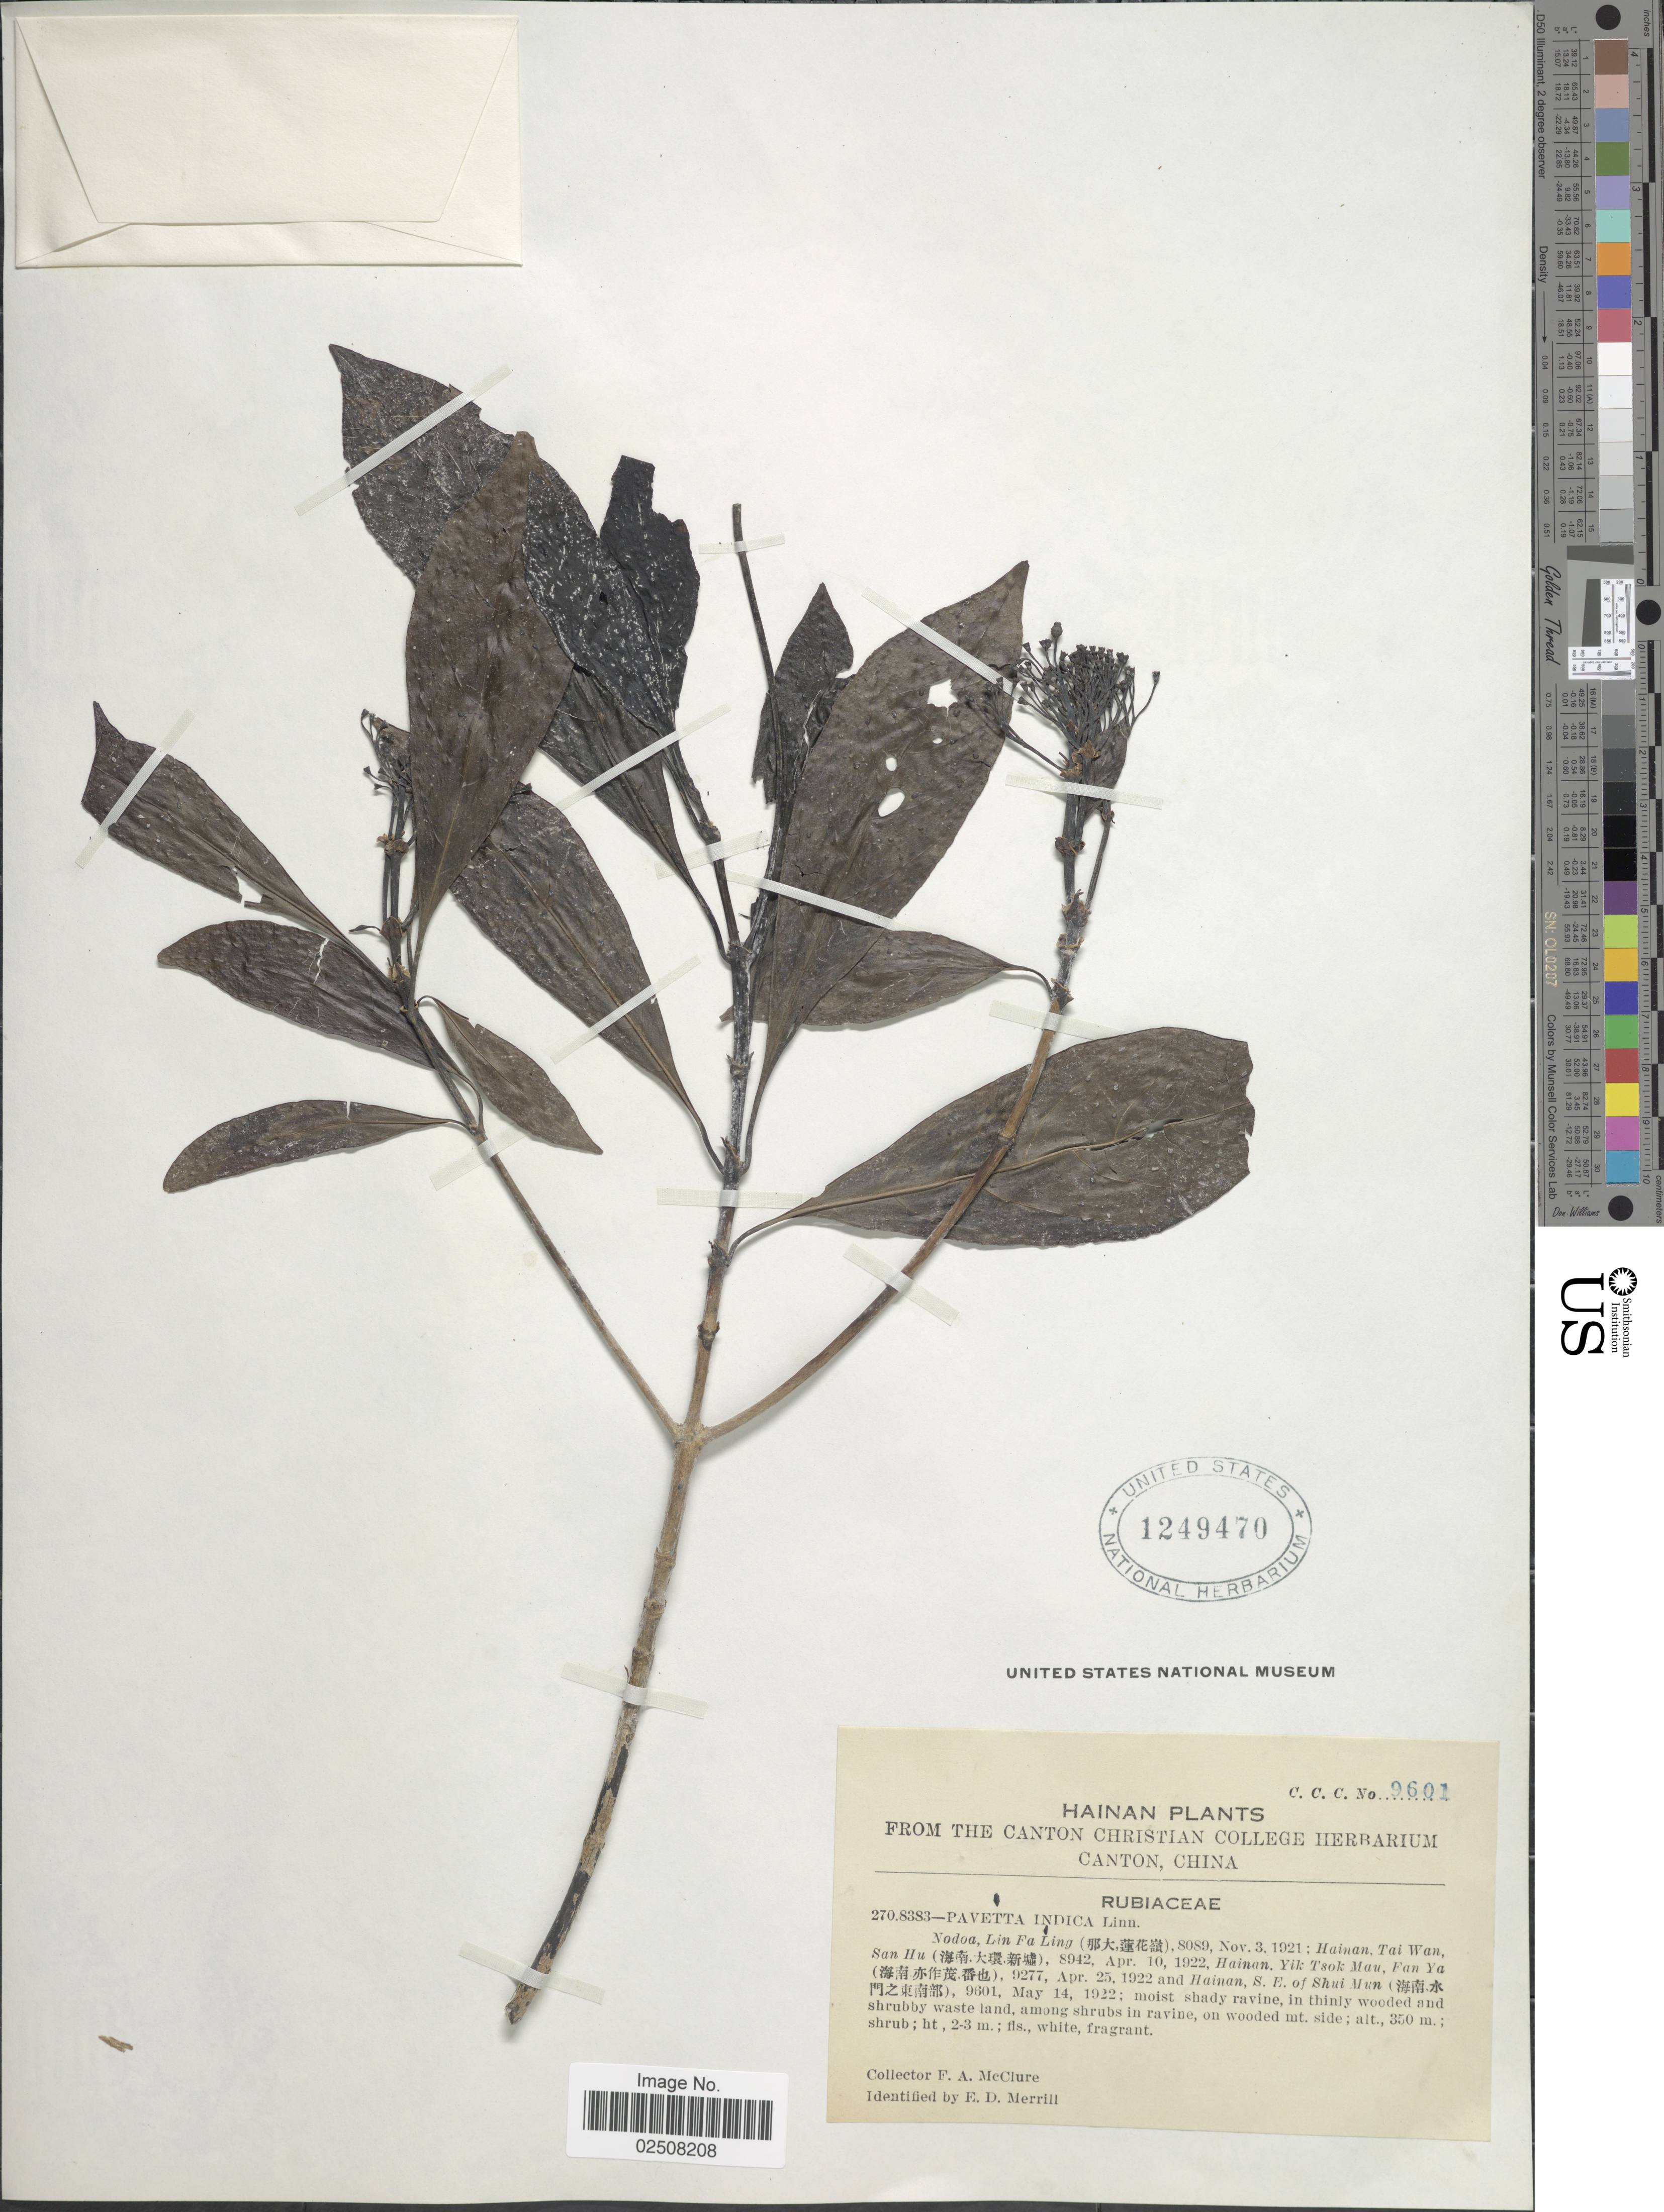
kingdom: Plantae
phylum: Tracheophyta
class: Magnoliopsida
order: Gentianales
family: Rubiaceae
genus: Pavetta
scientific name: Pavetta indica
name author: L.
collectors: F. A. McClure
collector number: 9601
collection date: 1922-05-14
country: China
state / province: Hainan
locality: S.E. of Shui Mun, on wooded mt side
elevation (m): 350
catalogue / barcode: US 1249470